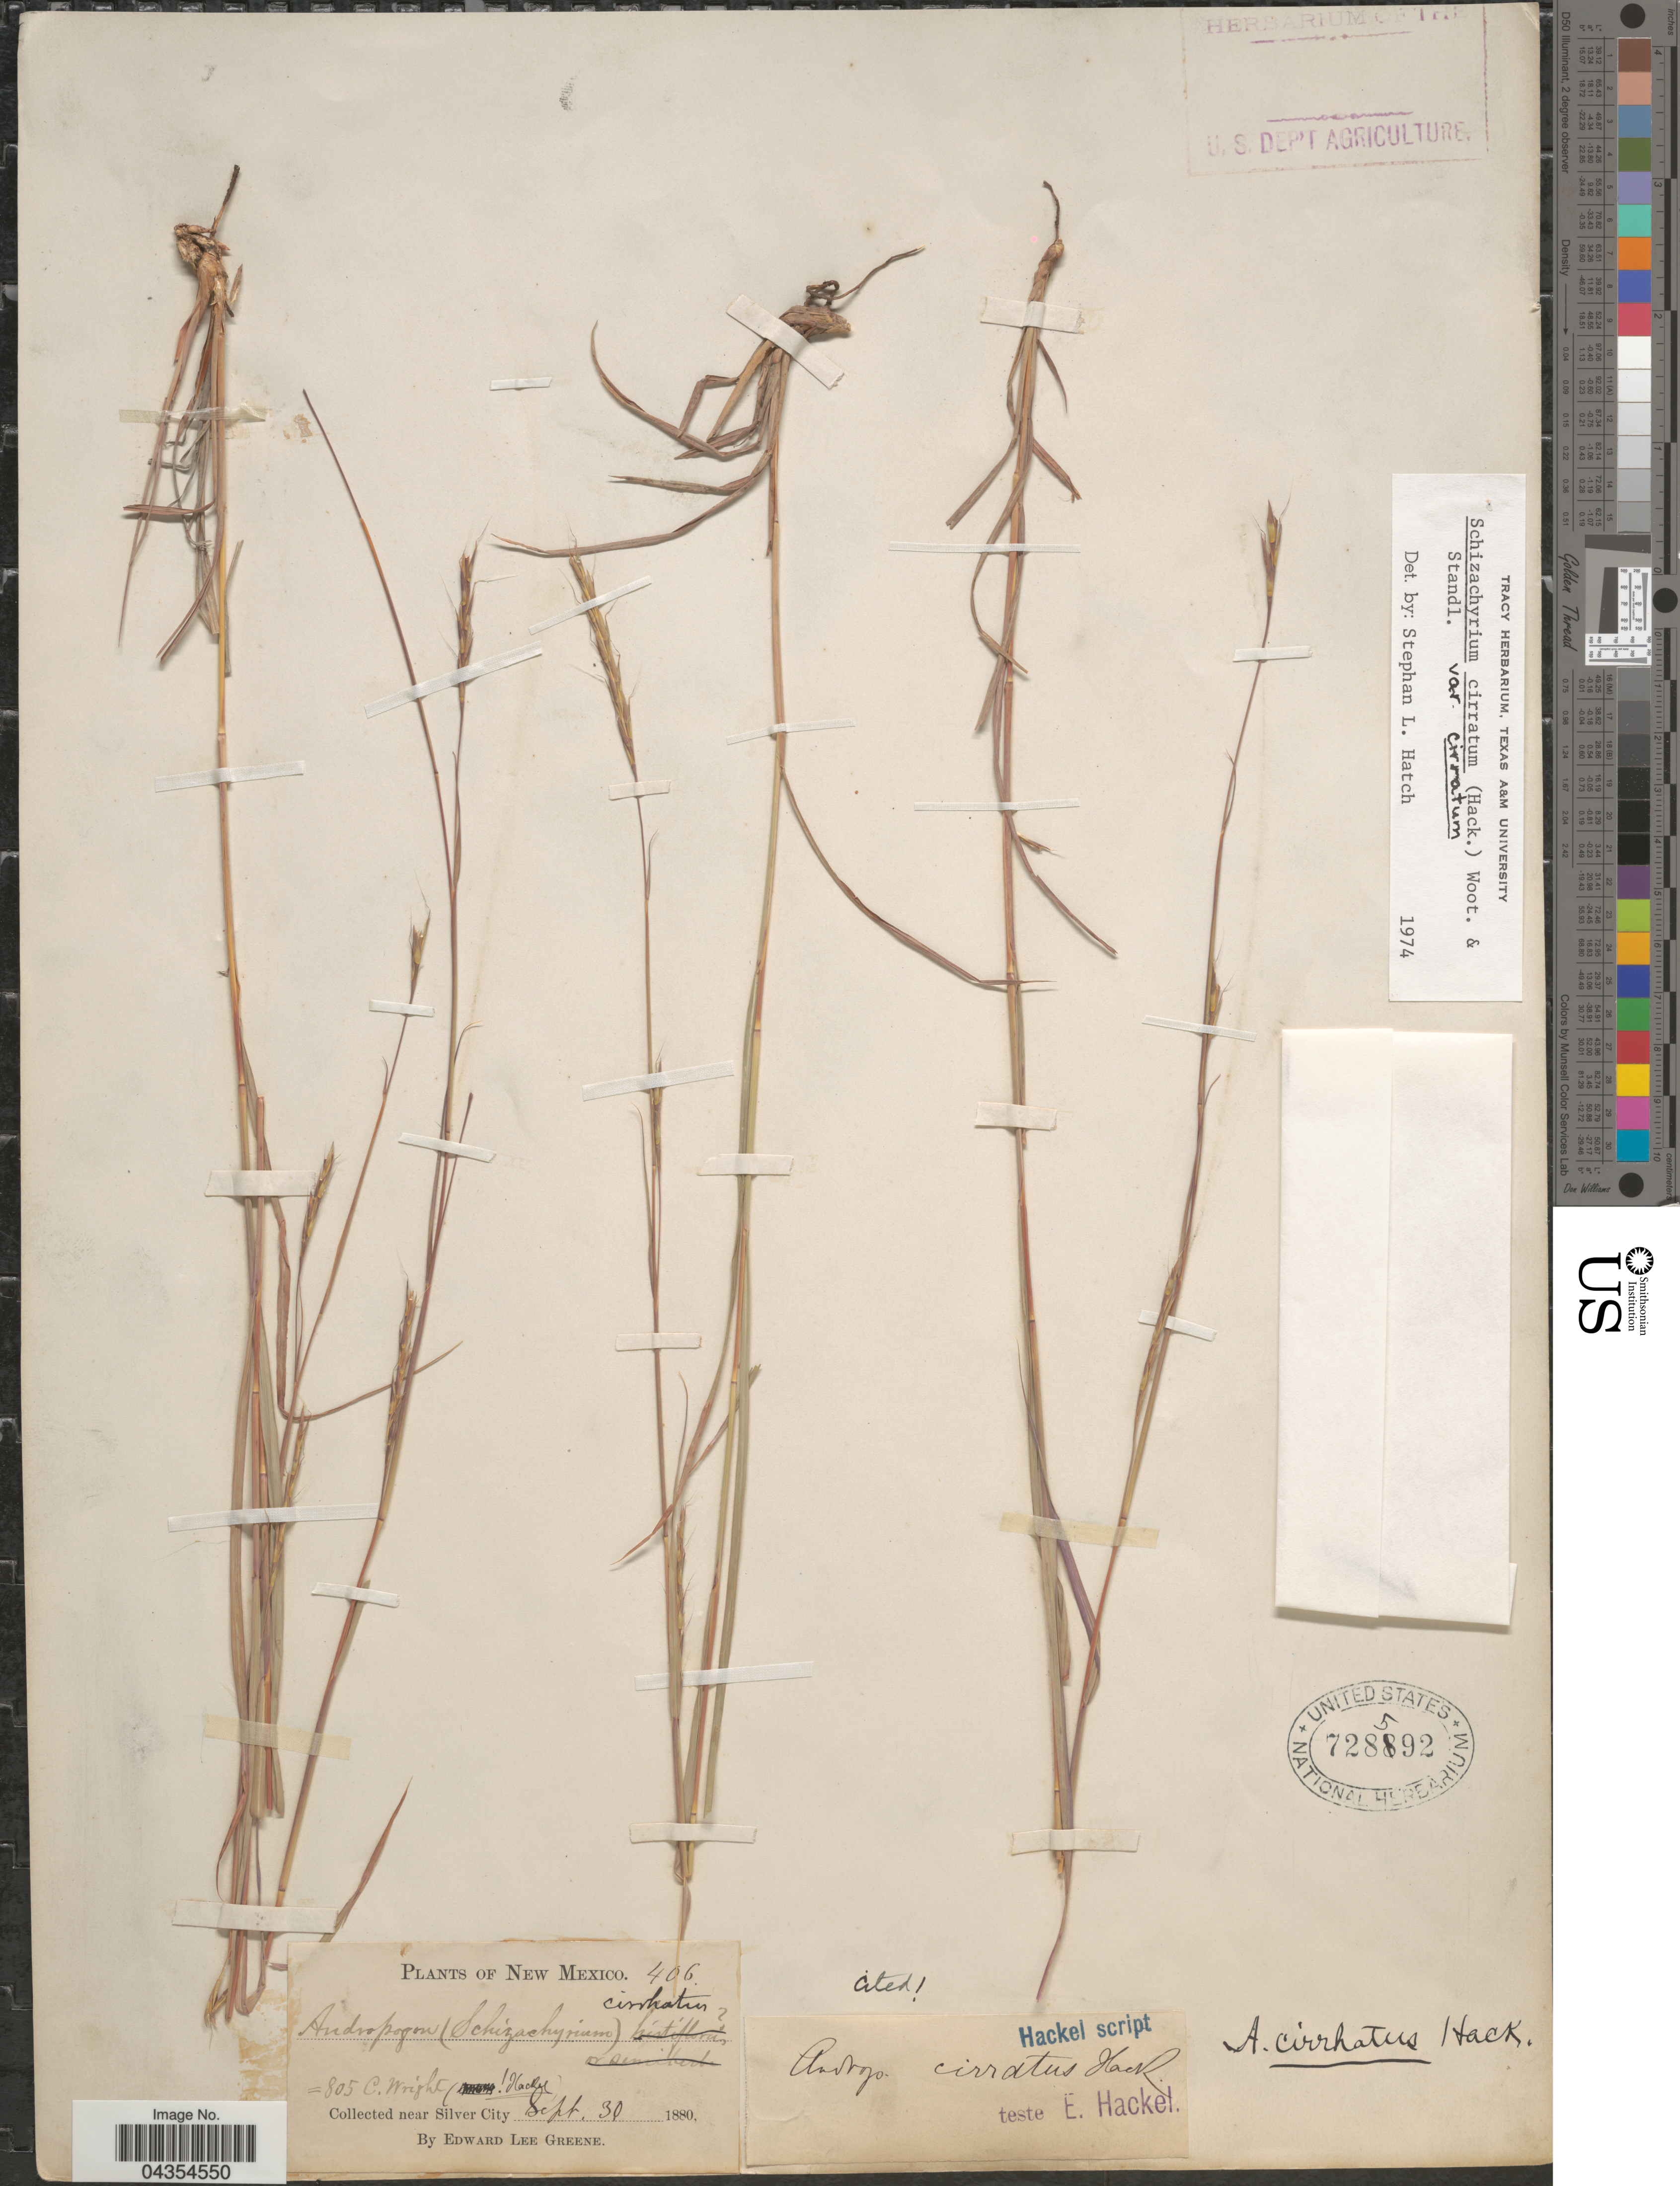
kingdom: Plantae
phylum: Tracheophyta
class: Liliopsida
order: Poales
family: Poaceae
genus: Schizachyrium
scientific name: Schizachyrium cirratum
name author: (Hack.) Wooton & Standl.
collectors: E. L. Greene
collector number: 406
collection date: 1880-09-30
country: United States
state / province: New Mexico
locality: Near Silver City.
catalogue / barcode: US 728592